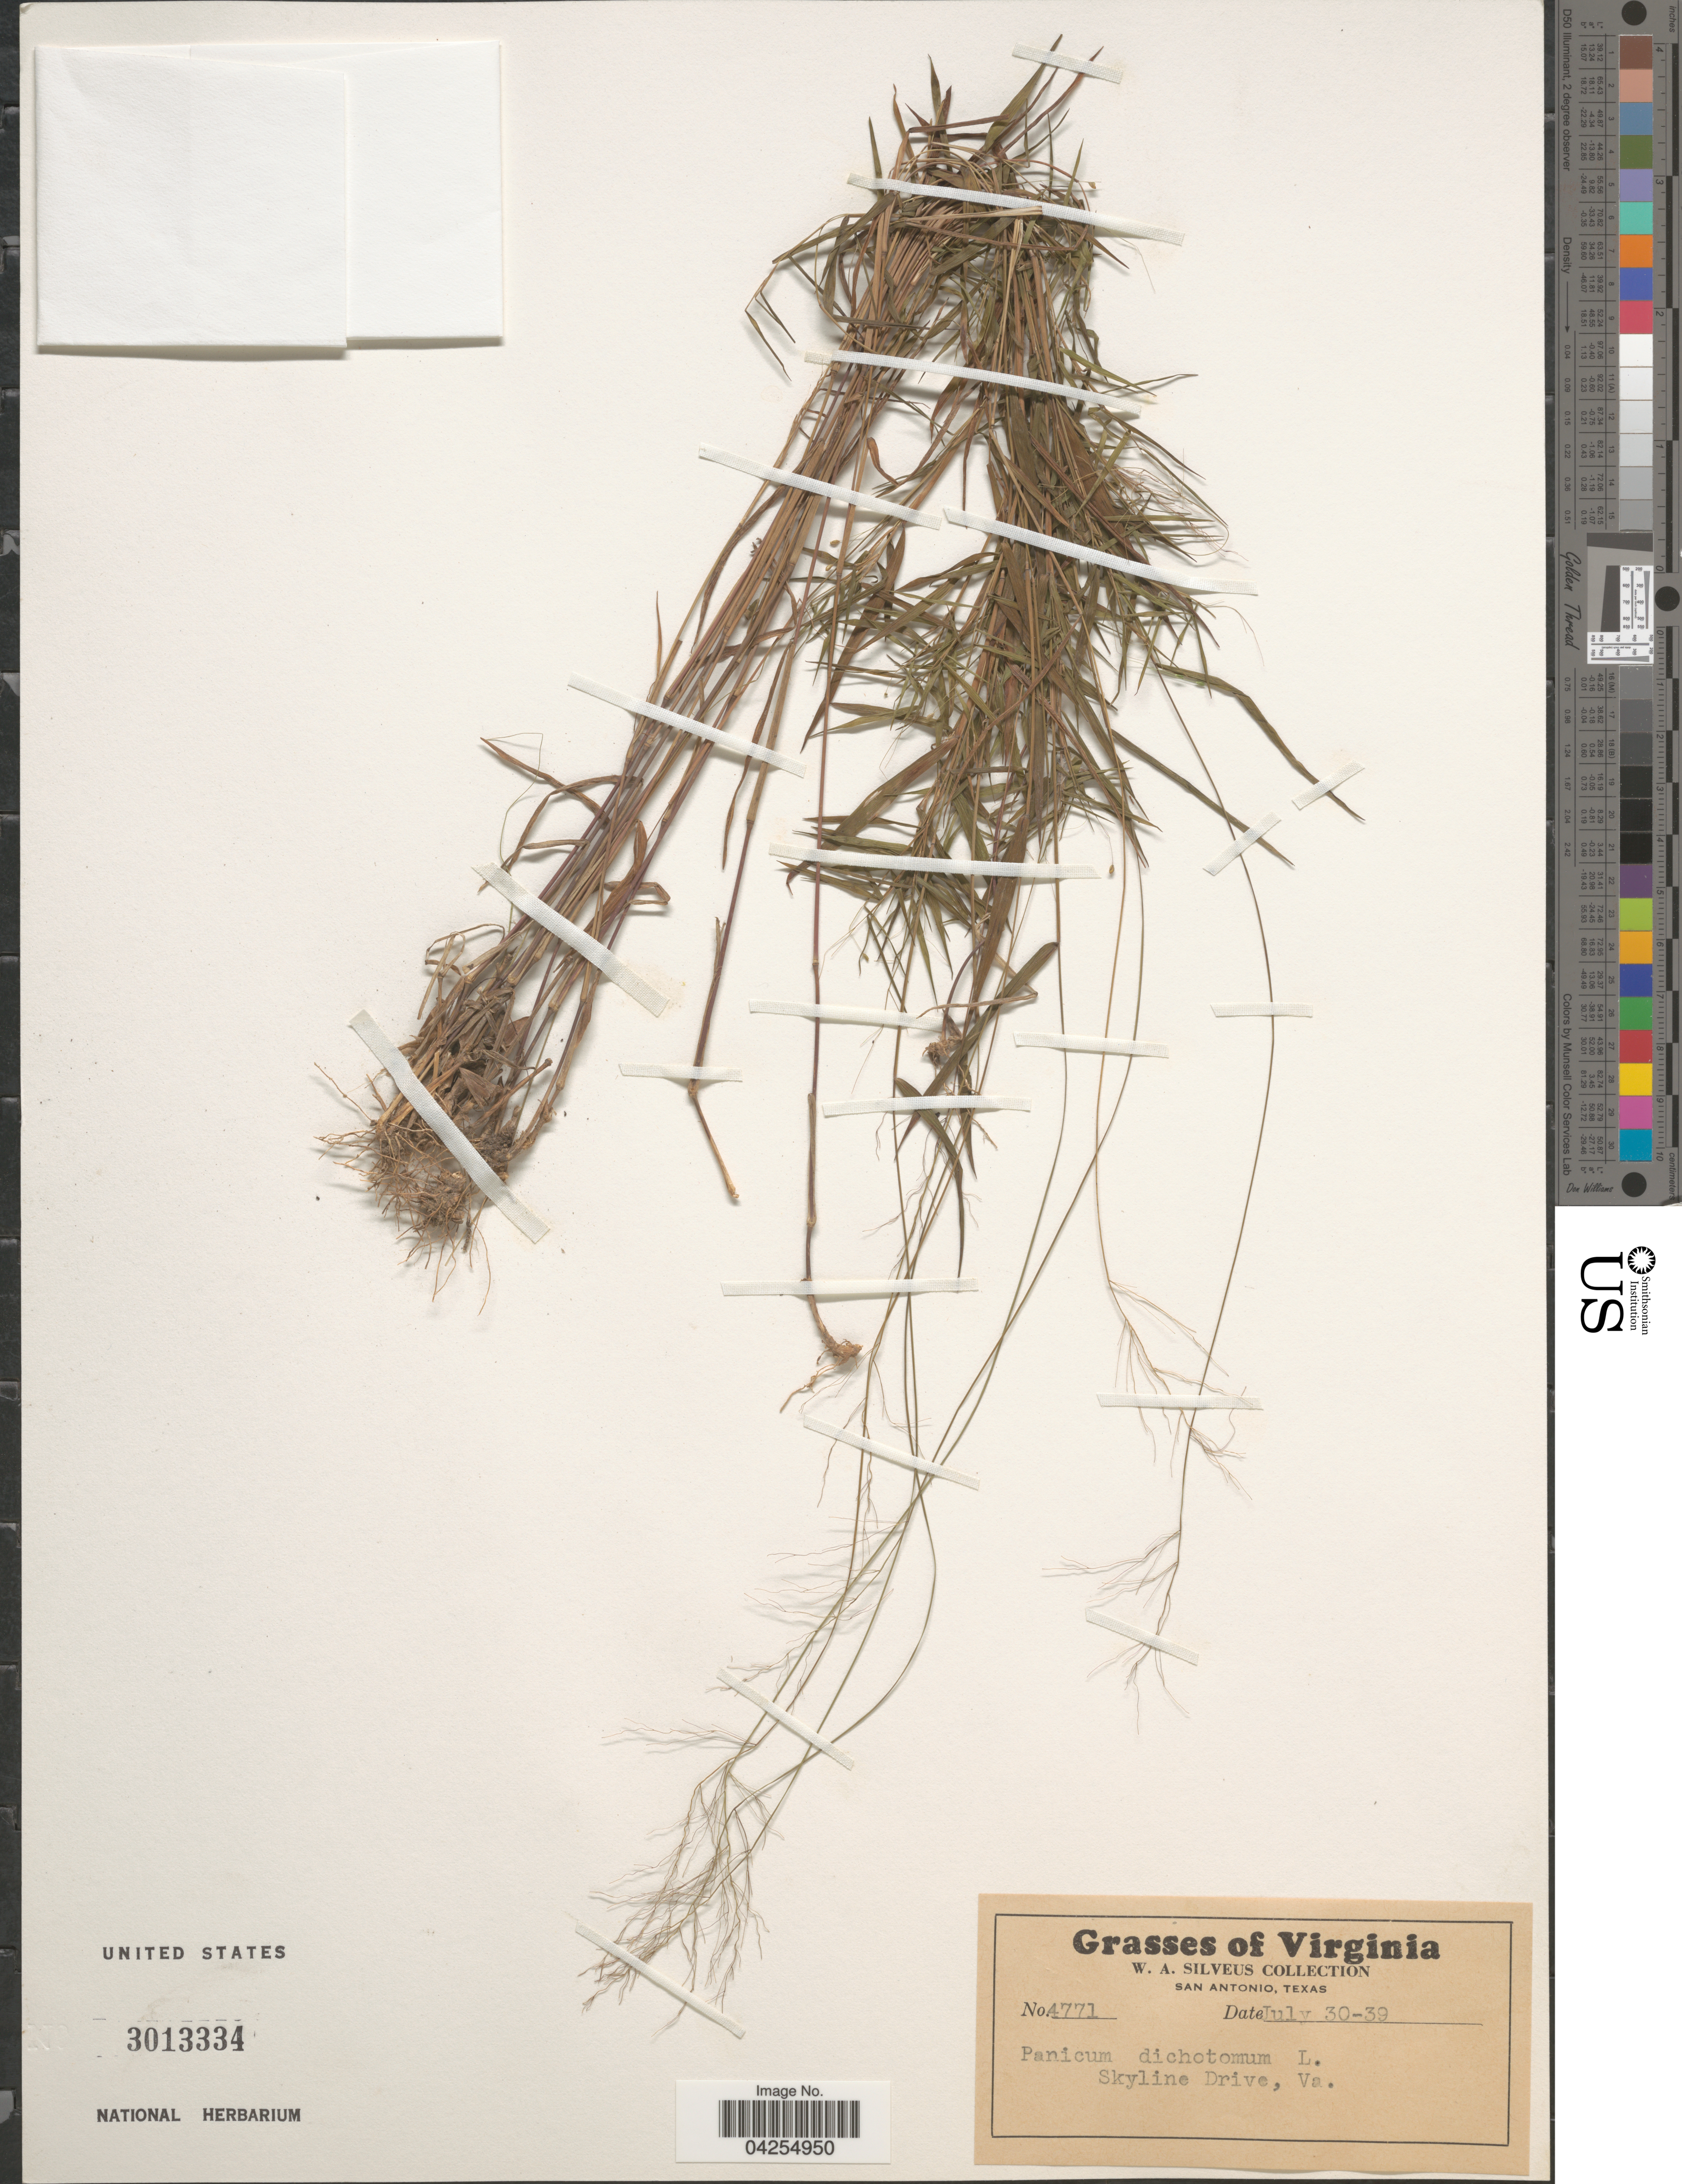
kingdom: Plantae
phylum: Tracheophyta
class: Liliopsida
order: Poales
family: Poaceae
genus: Dichanthelium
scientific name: Dichanthelium dichotomum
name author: (L.) Gould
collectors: W. Silveus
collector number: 4771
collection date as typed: Transcribed d/m/y: 30/7/39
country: United States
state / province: Virginia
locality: Skyline Drive.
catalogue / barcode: US 3013334